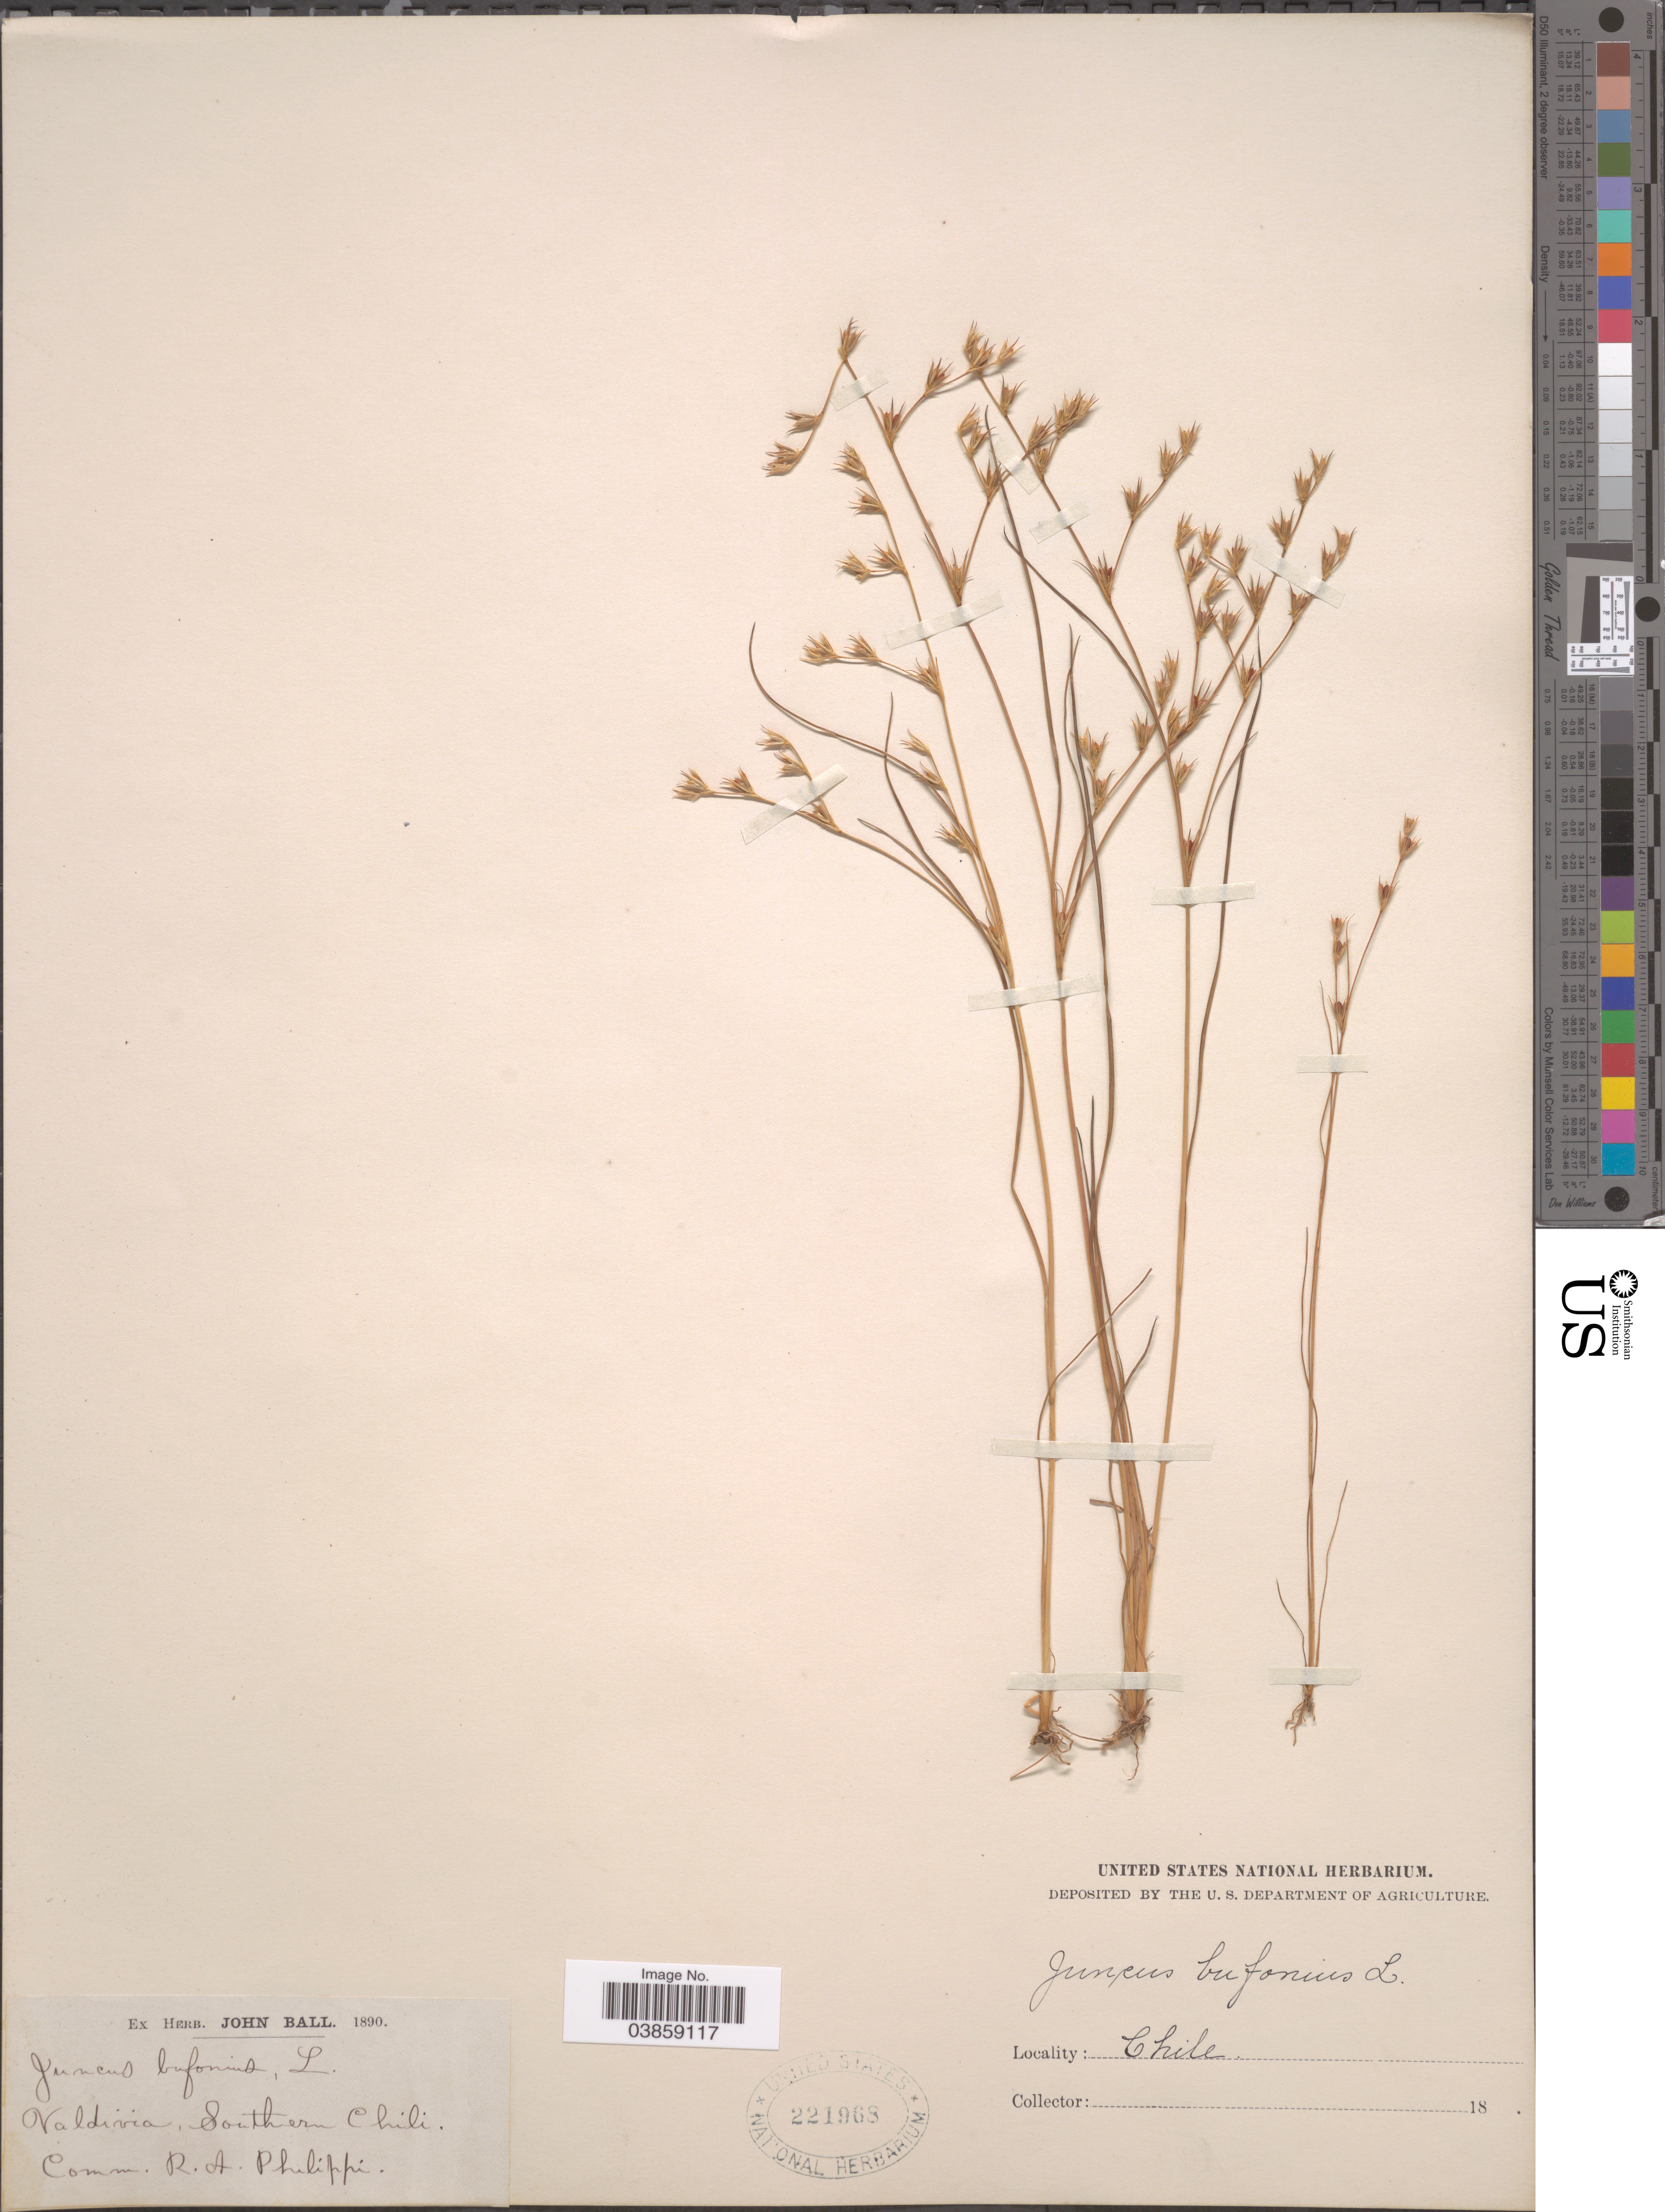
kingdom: Plantae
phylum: Tracheophyta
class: Liliopsida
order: Poales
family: Juncaceae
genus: Juncus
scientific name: Juncus bufonius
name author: L.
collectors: ex herb. John Ball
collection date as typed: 18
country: Chile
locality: Valdivia. Southern Chili.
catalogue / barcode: US 221968